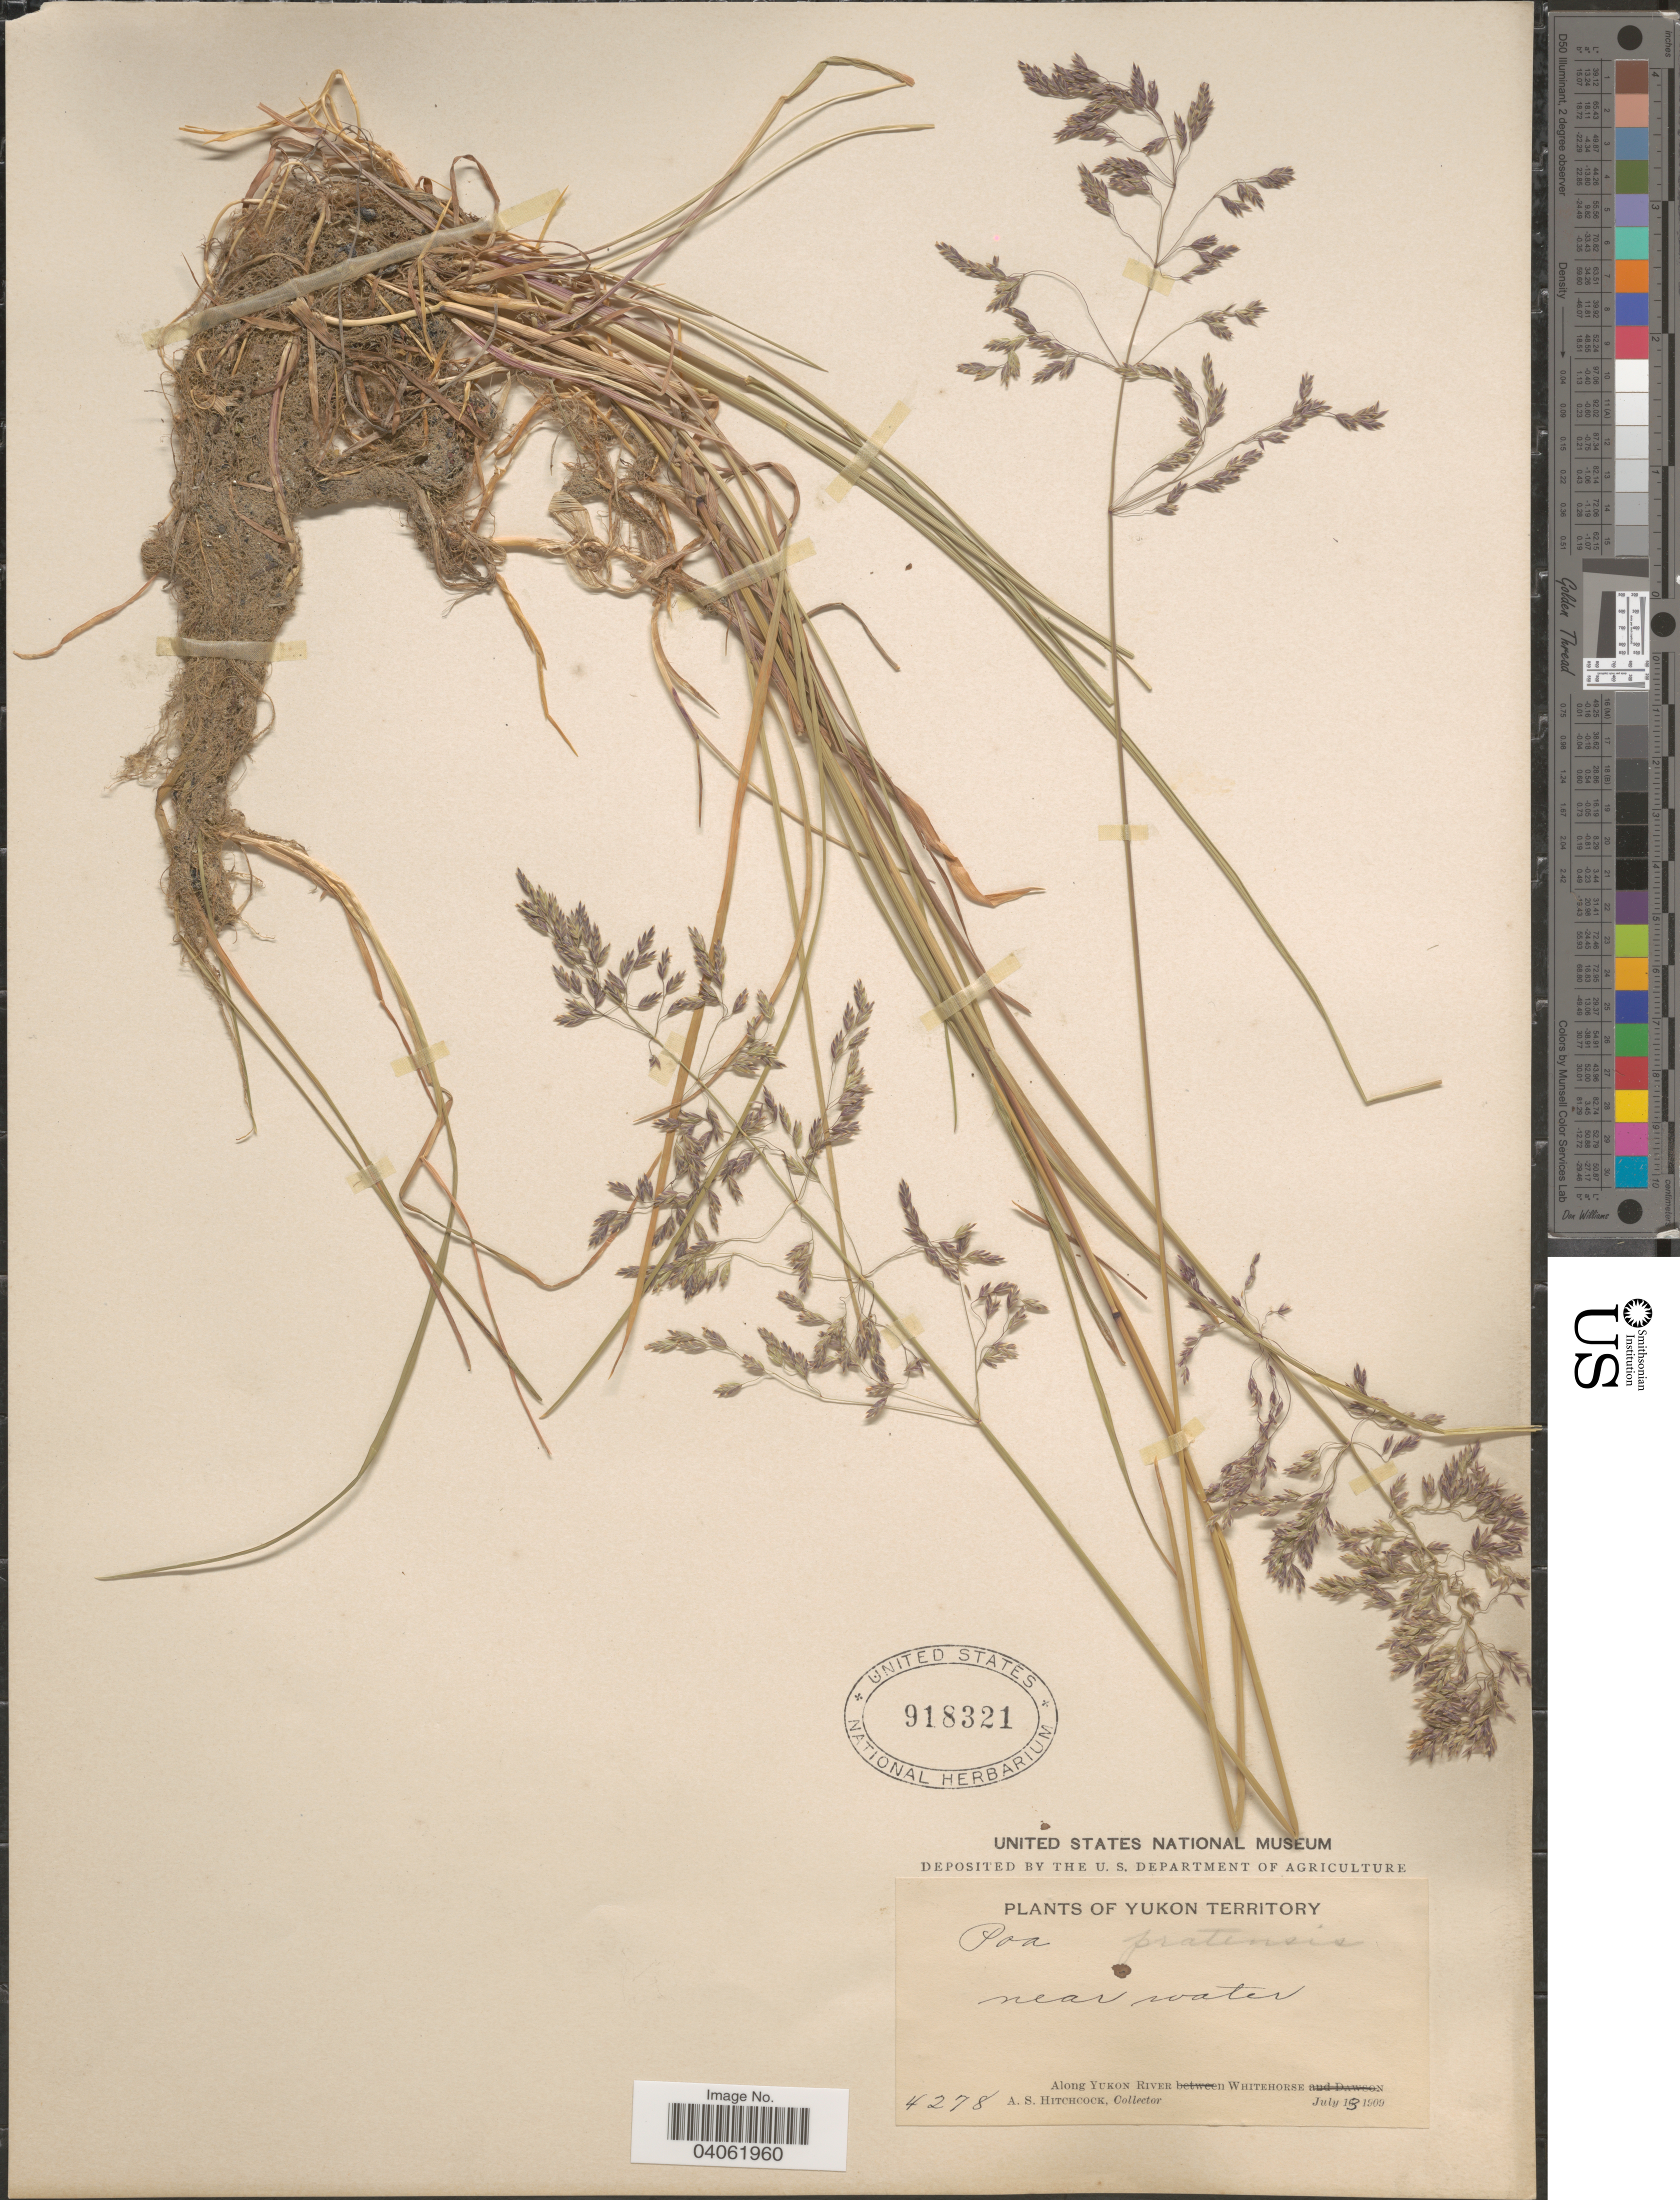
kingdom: Plantae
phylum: Tracheophyta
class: Liliopsida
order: Poales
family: Poaceae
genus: Poa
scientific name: Poa pratensis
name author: L.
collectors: A. S. Hitchcock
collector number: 4278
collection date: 1909-07-13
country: Canada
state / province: Yukon Territory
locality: Along Yukon River. Whitehorse.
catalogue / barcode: US 918321